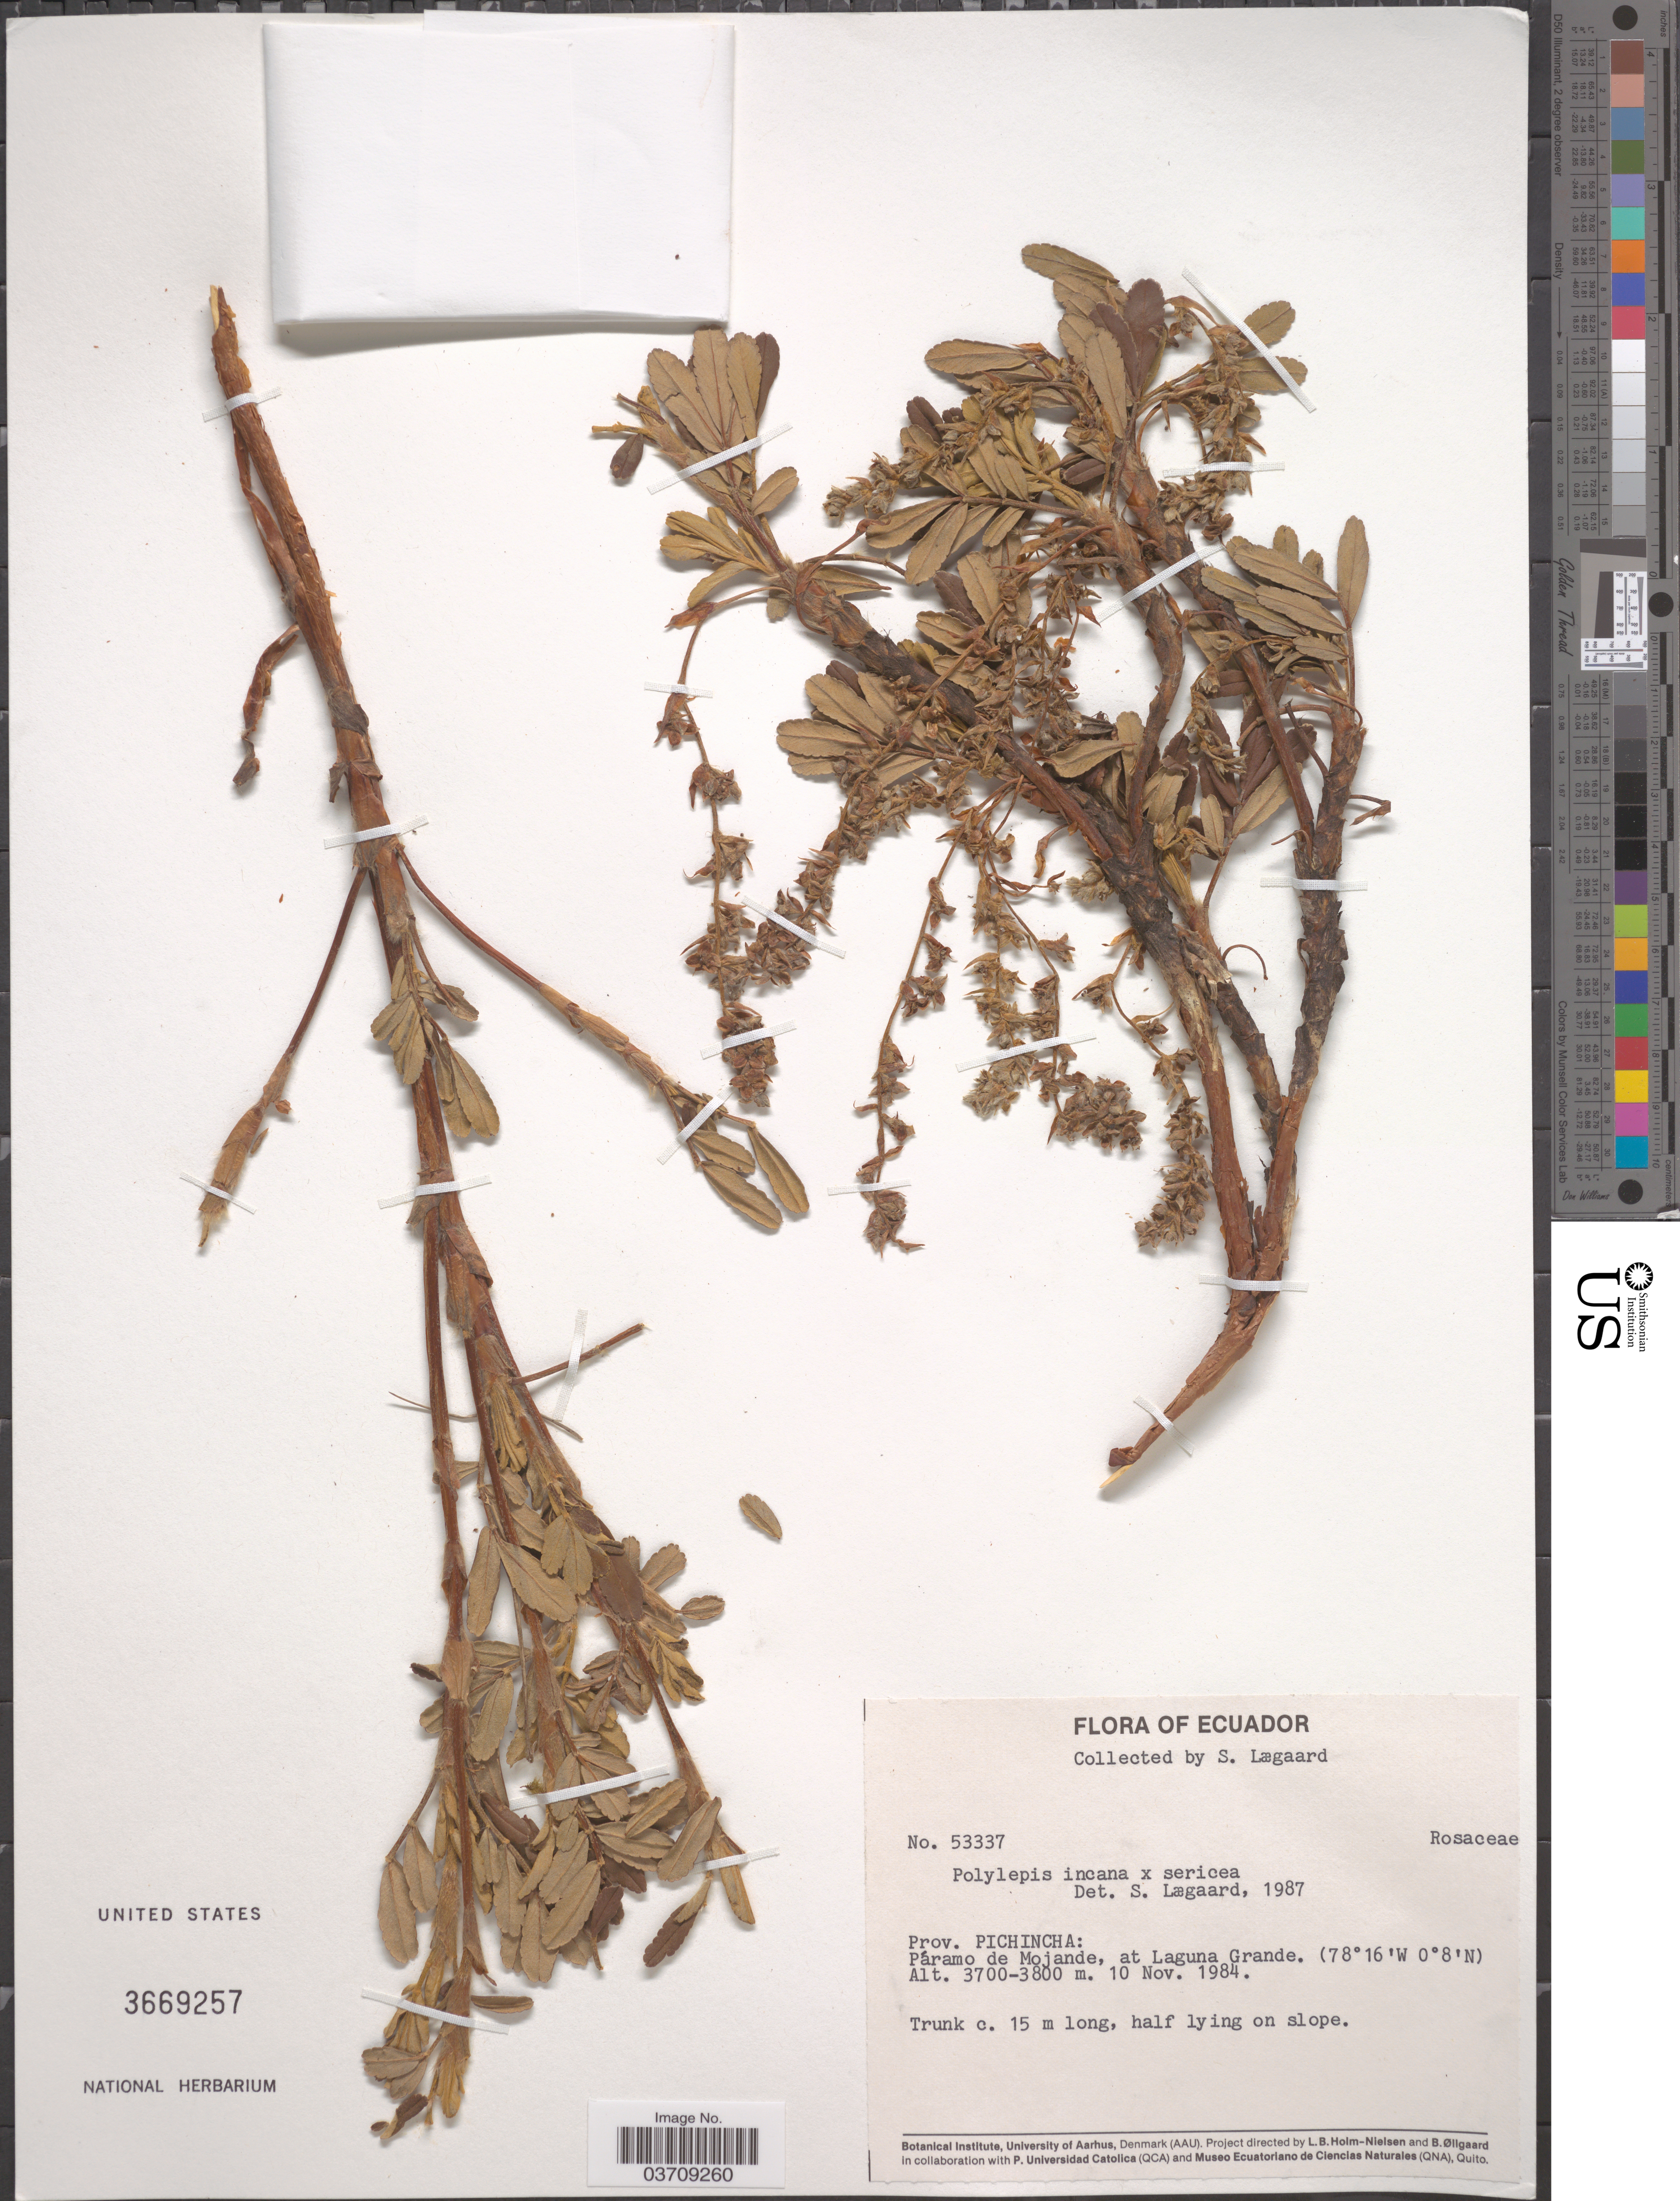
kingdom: Plantae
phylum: Tracheophyta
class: Magnoliopsida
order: Rosales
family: Rosaceae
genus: Polylepis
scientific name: Polylepis incana x P. sericea Wedd.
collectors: S. Lægaard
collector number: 53337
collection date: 1984-11-10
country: Ecuador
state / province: Pichincha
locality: Páramo de Mojande, at Laguna Grande.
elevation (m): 3700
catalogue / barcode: US 3669257